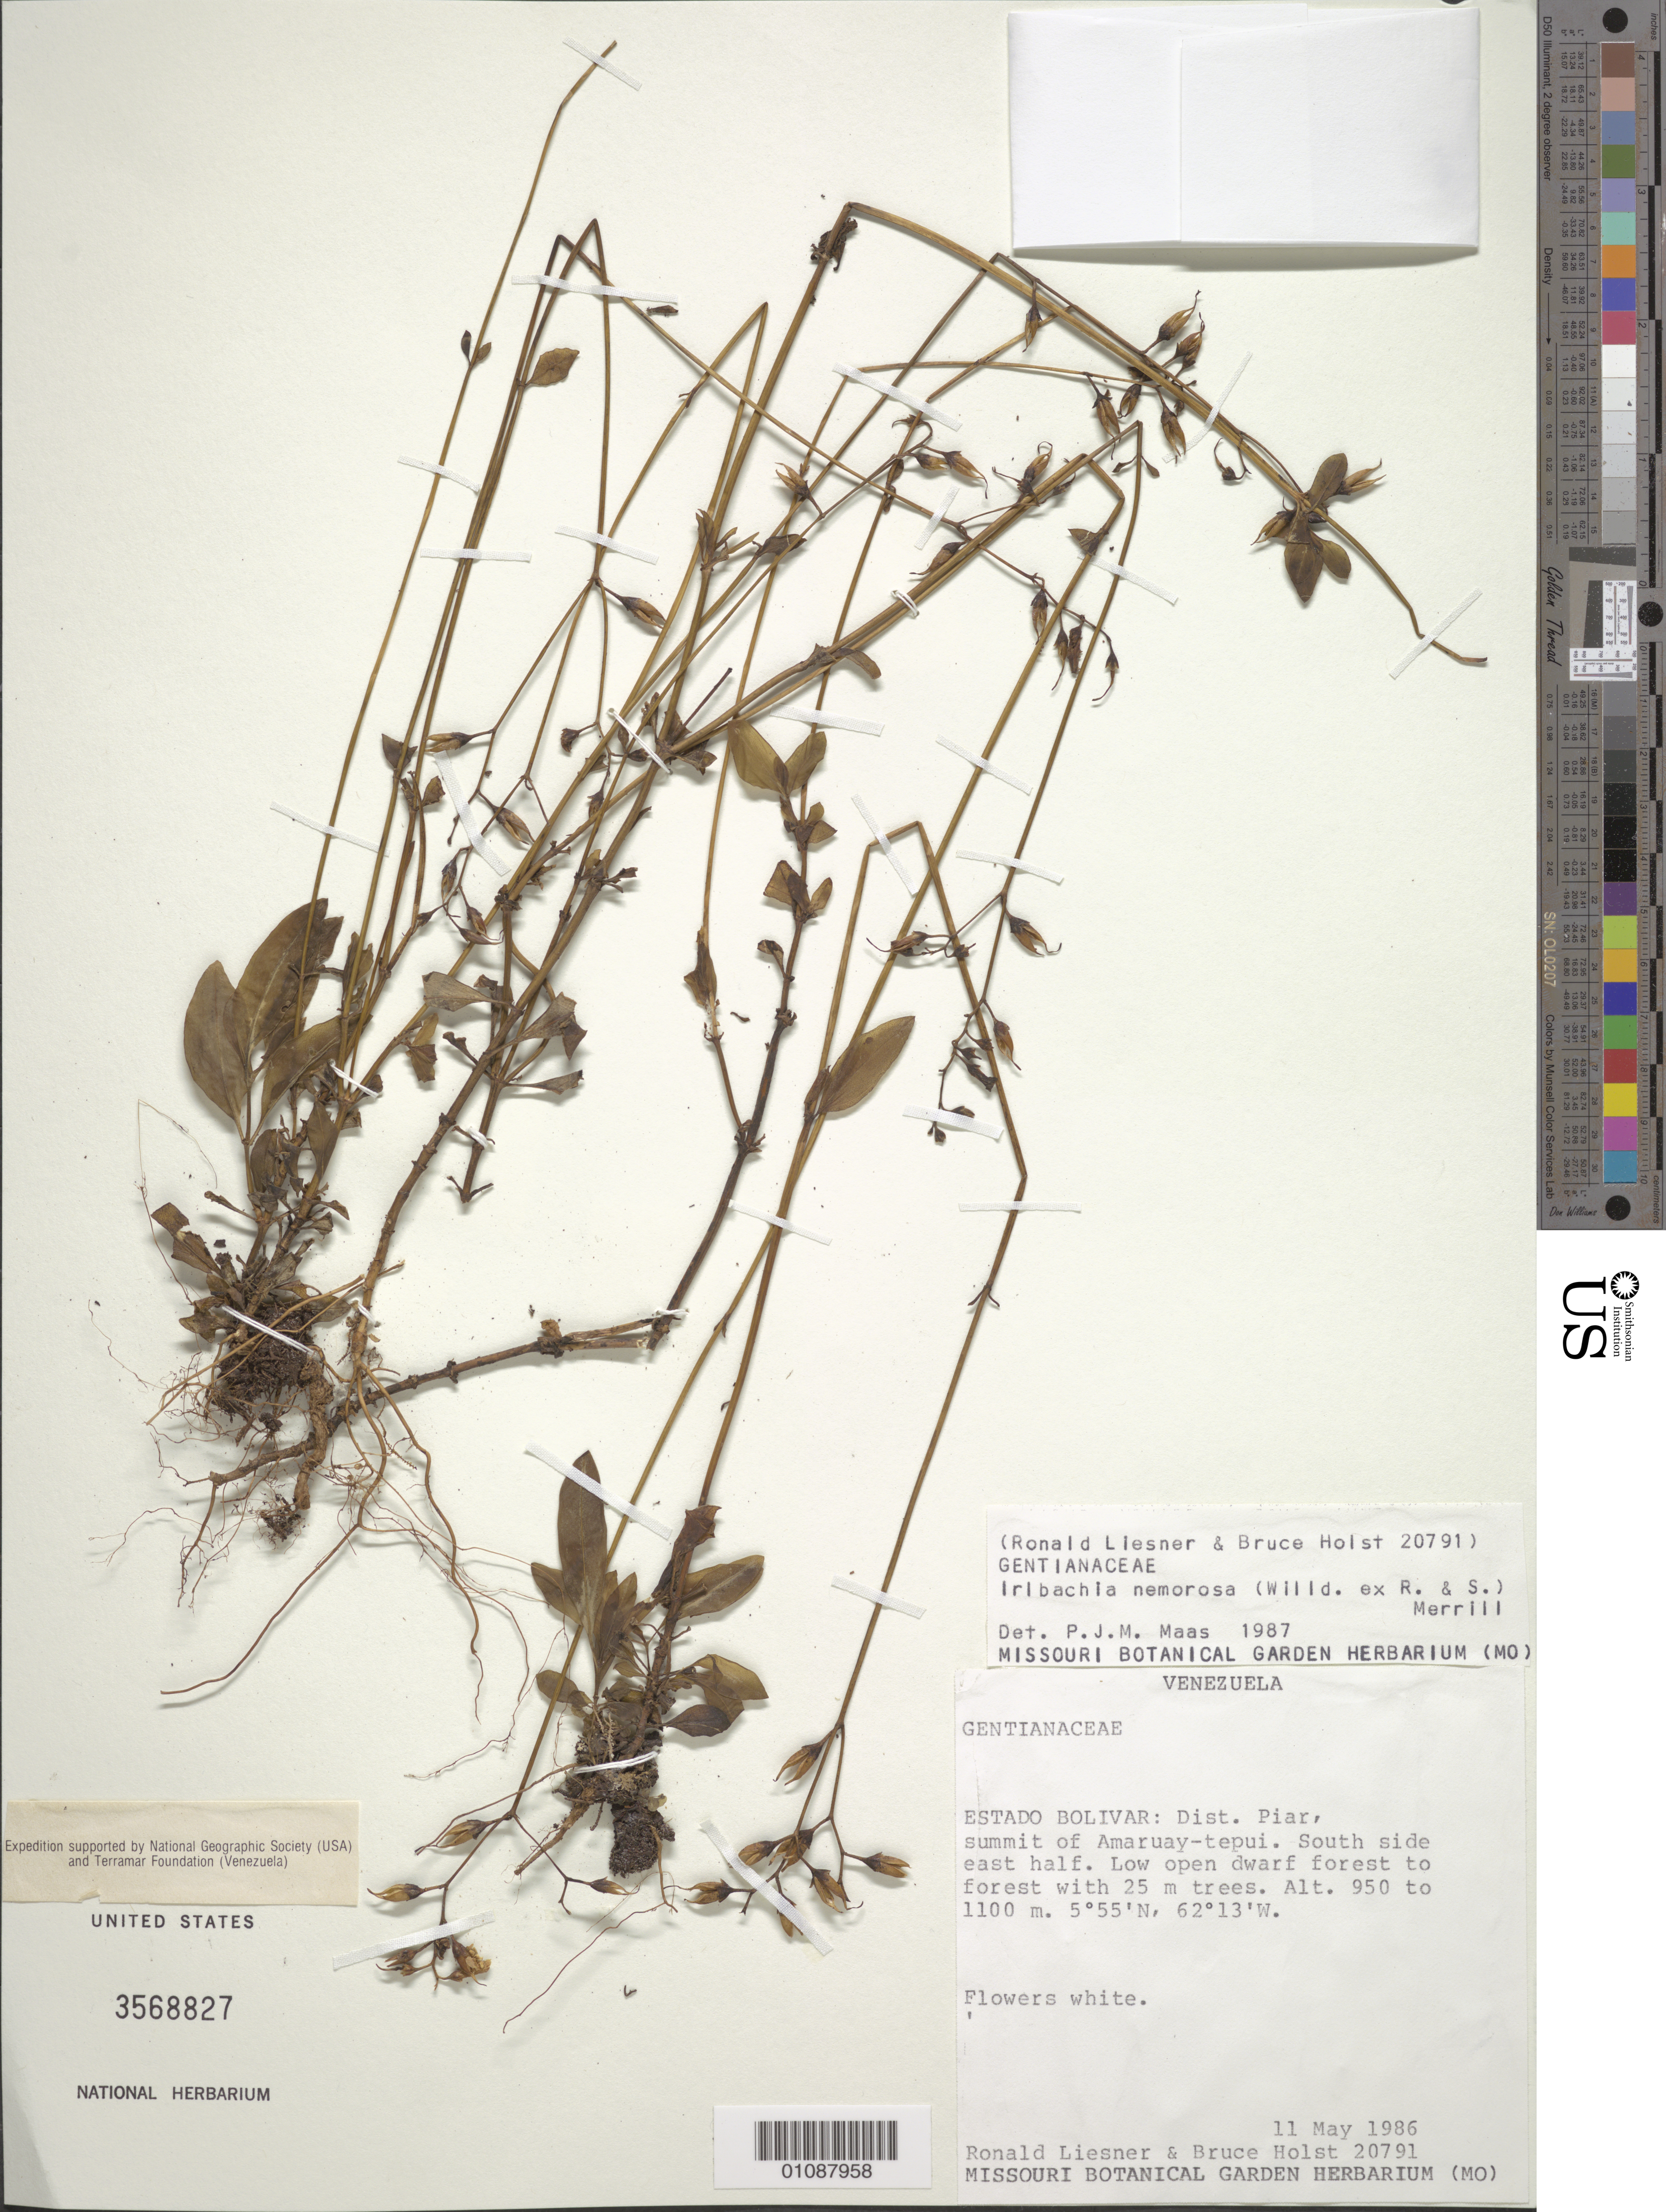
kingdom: Plantae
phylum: Tracheophyta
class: Magnoliopsida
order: Gentianales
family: Gentianaceae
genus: Irlbachia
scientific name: Irlbachia nemorosa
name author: (Willd. ex Roem. & Schult.) Merr.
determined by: Maas, Paul J. M.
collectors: R. L. Liesner & B. Holst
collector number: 20791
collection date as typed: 11-May-86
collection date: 1986-05-11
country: Venezuela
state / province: Bolívar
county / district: Piar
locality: Amaruay-tepuí summit; south side east half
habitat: Low open dwarf forest to forest with 25m trees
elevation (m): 950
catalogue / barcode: US 3568827